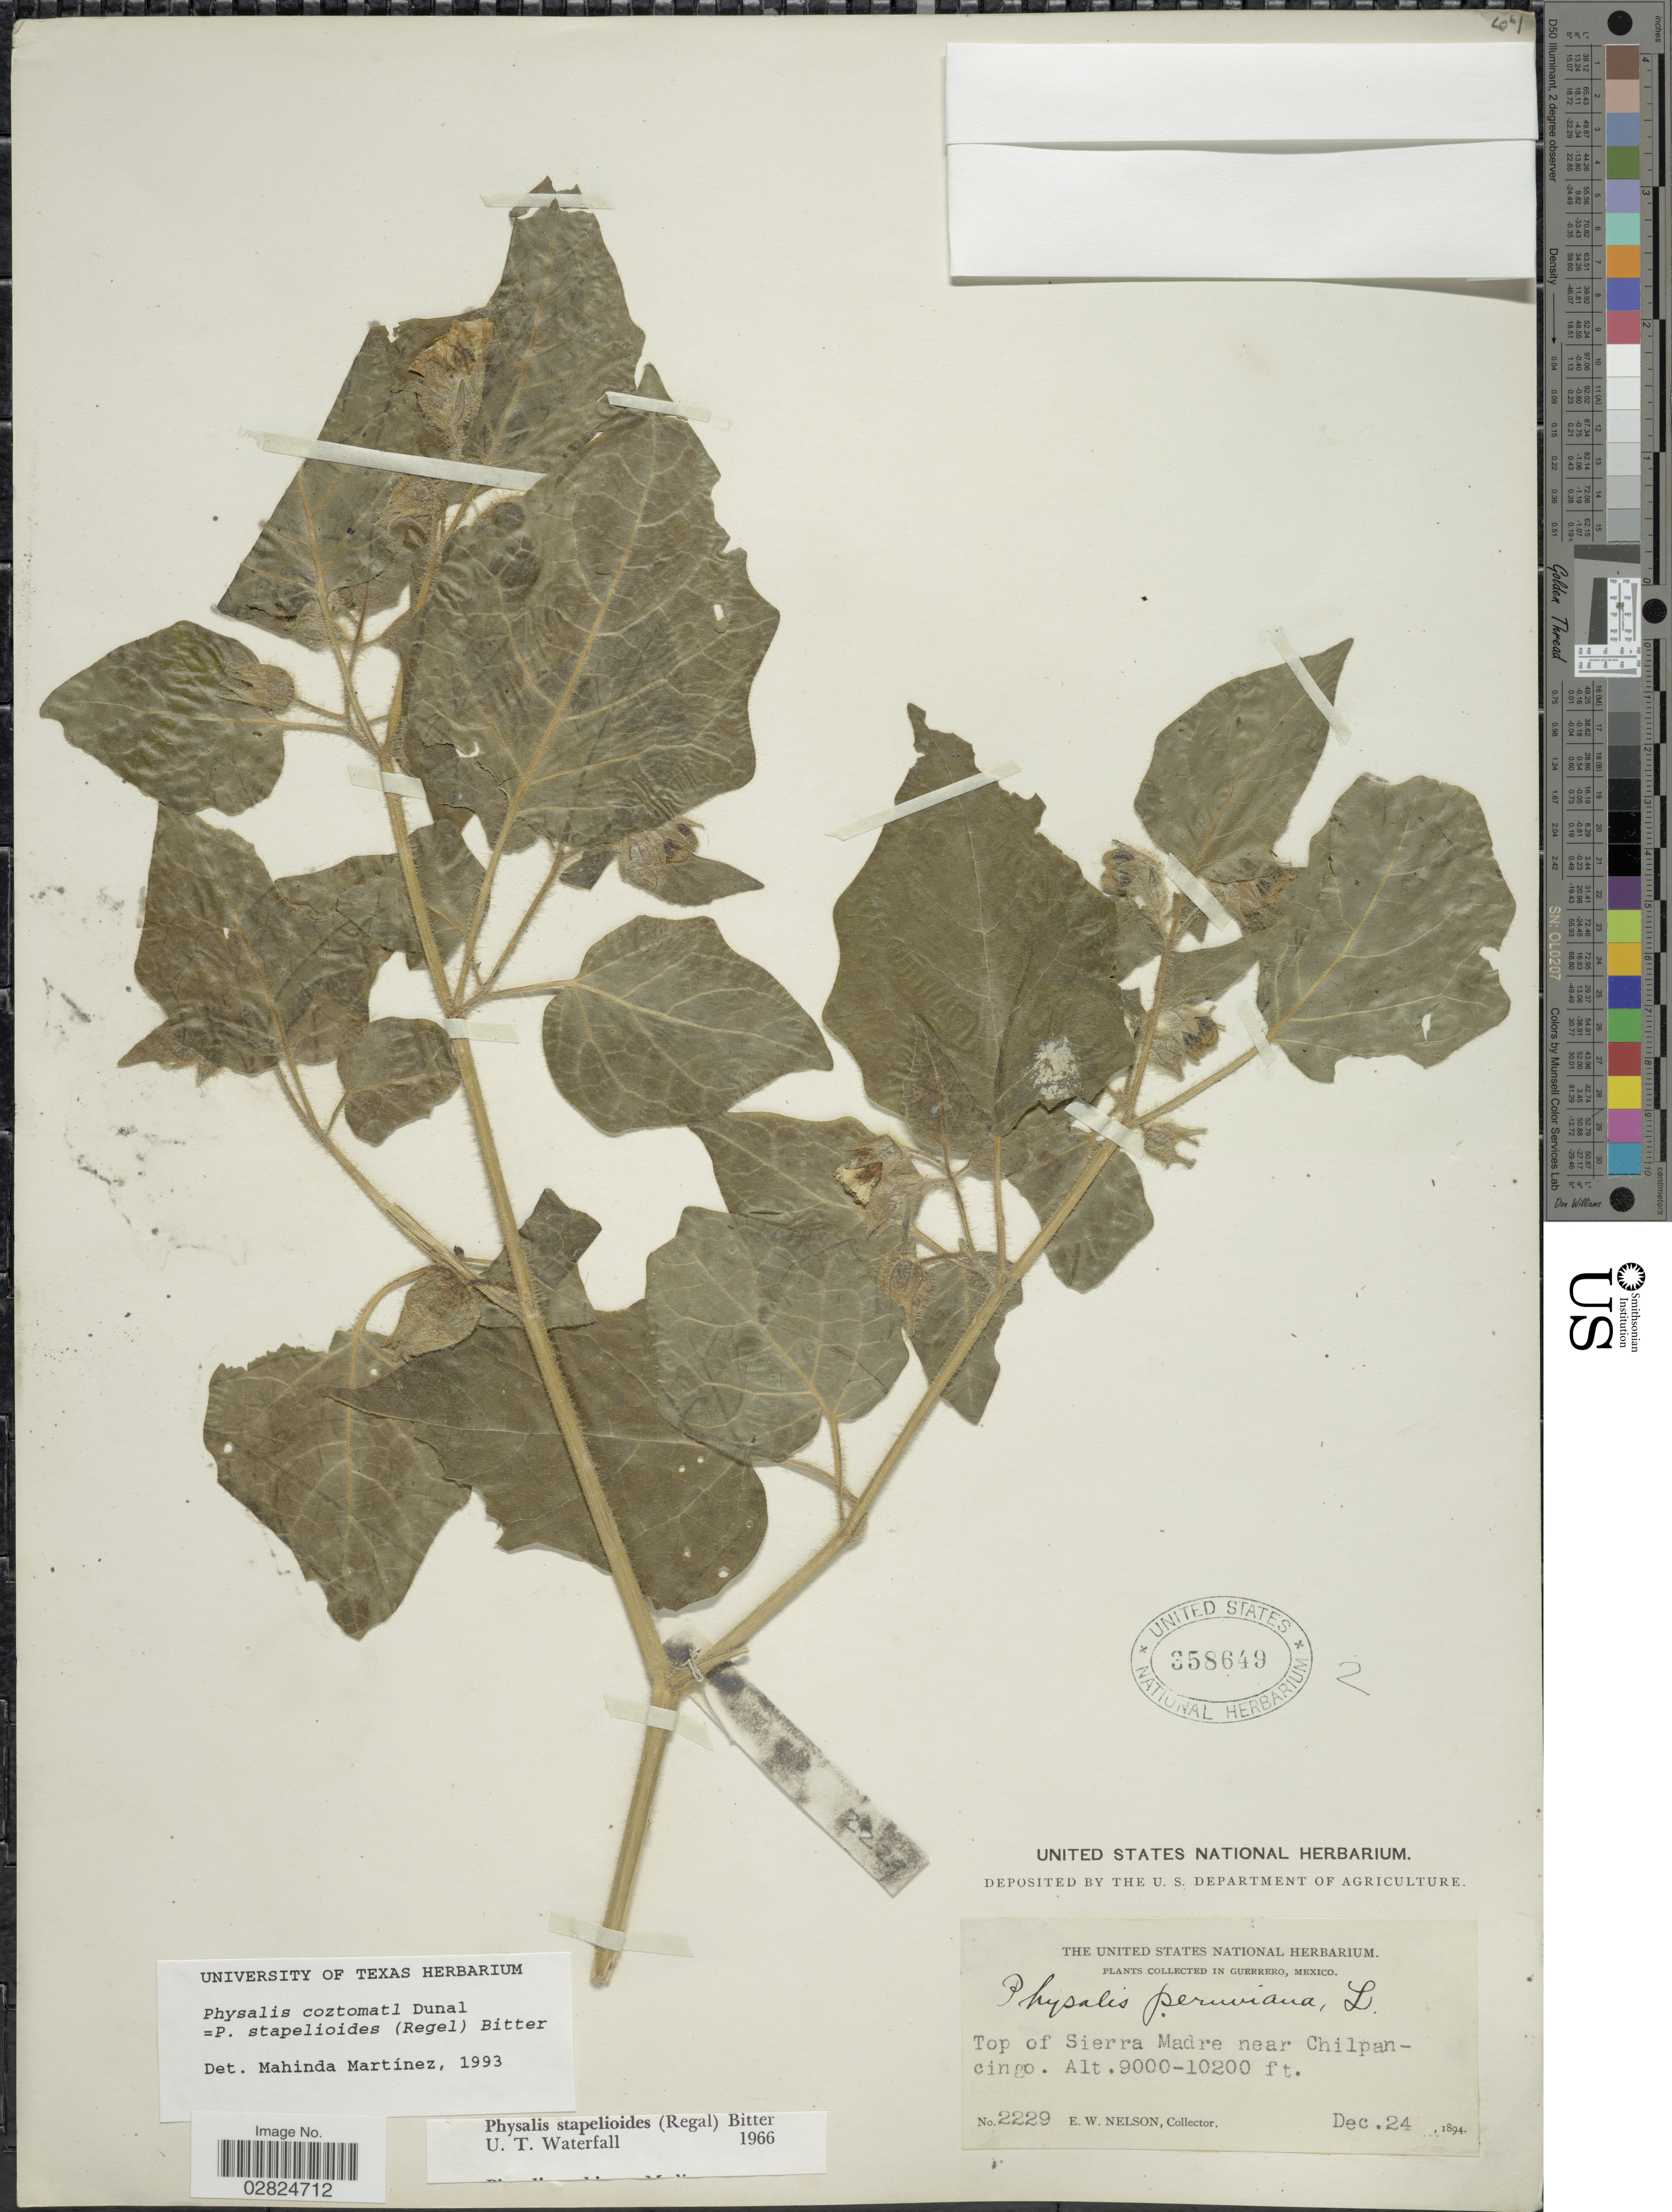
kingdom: Plantae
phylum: Tracheophyta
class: Magnoliopsida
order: Solanales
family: Solanaceae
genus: Physalis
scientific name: Physalis coztomatl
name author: Dunal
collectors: E. W. Nelson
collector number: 2229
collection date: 1894-12-24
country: Mexico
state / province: Guerrero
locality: Top of Sierra Madre near Chilpancingo.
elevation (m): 2743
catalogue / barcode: US 358649